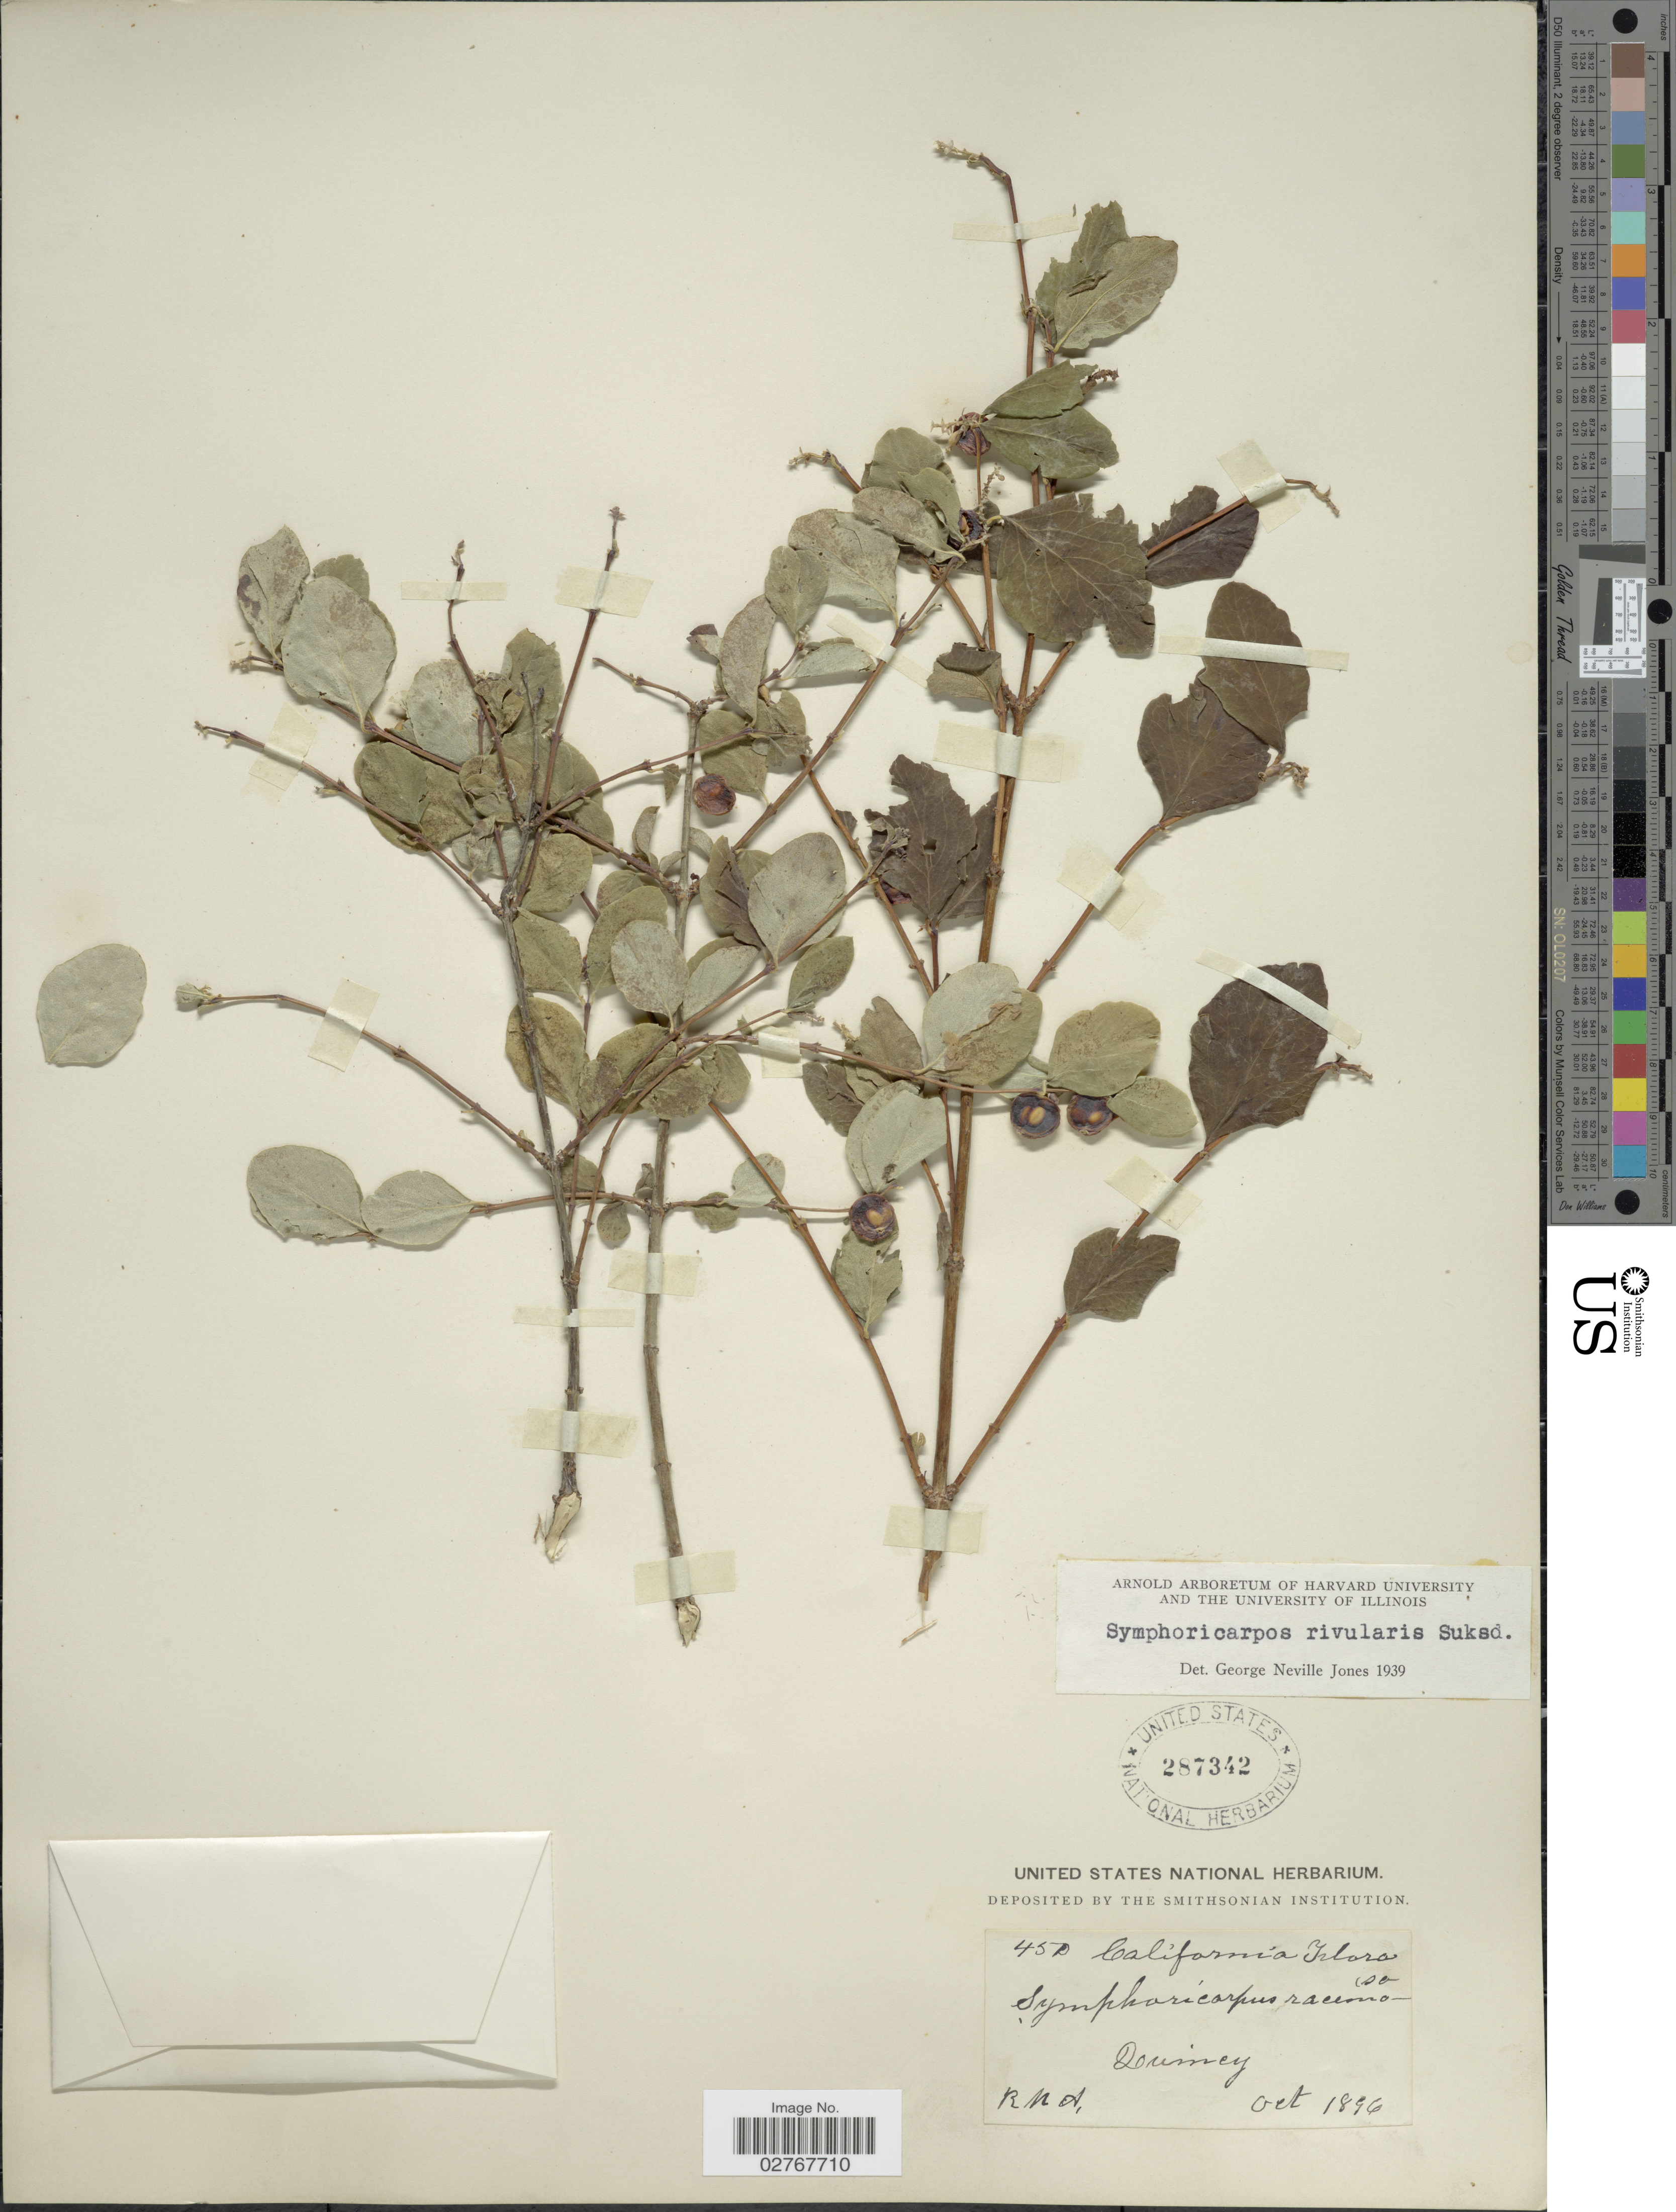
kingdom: Plantae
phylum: Tracheophyta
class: Magnoliopsida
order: Dipsacales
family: Caprifoliaceae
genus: Symphoricarpos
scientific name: Symphoricarpos rivularis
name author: Suksd.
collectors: R. M. A.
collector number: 451*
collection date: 1896-10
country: United States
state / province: California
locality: Quincy.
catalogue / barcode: US 287342